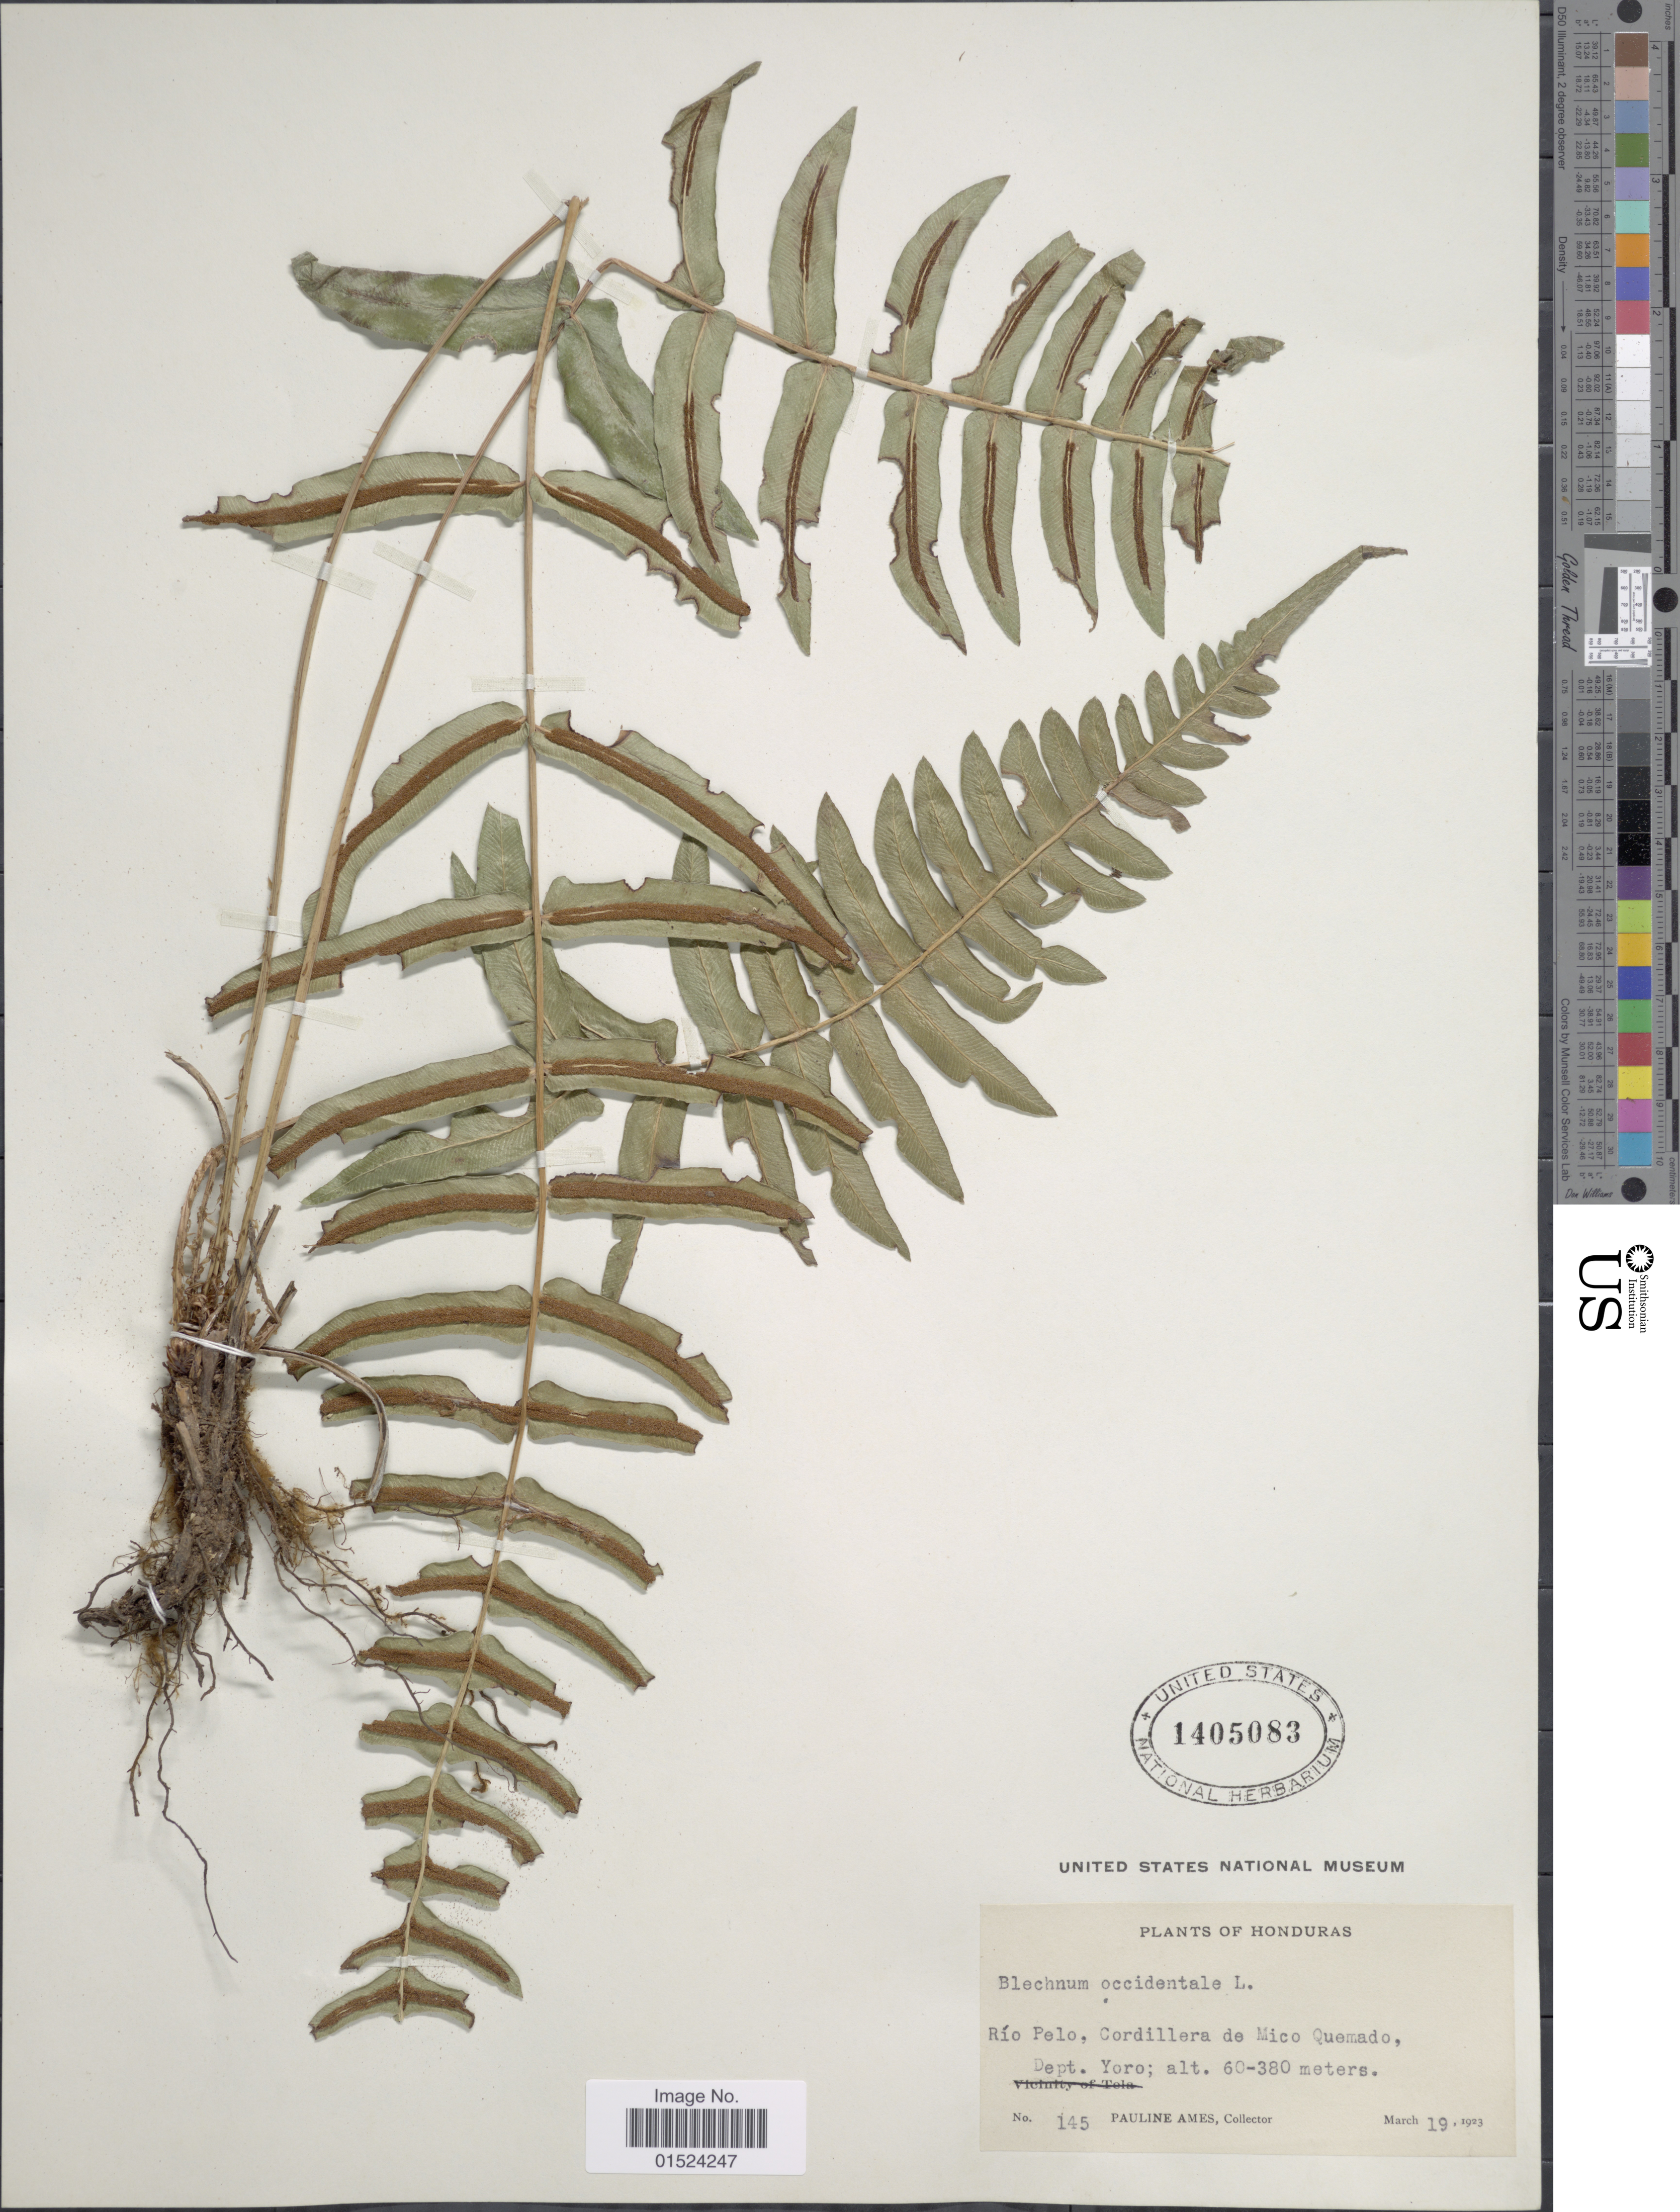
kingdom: Plantae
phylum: Tracheophyta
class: Polypodiopsida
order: Polypodiales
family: Blechnaceae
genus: Blechnum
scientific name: Blechnum occidentale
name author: L.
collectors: P. Ames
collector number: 145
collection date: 1923-03-19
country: Honduras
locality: Río Pelo, Cordillera de Mico Quemado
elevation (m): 60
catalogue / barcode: US 1405083